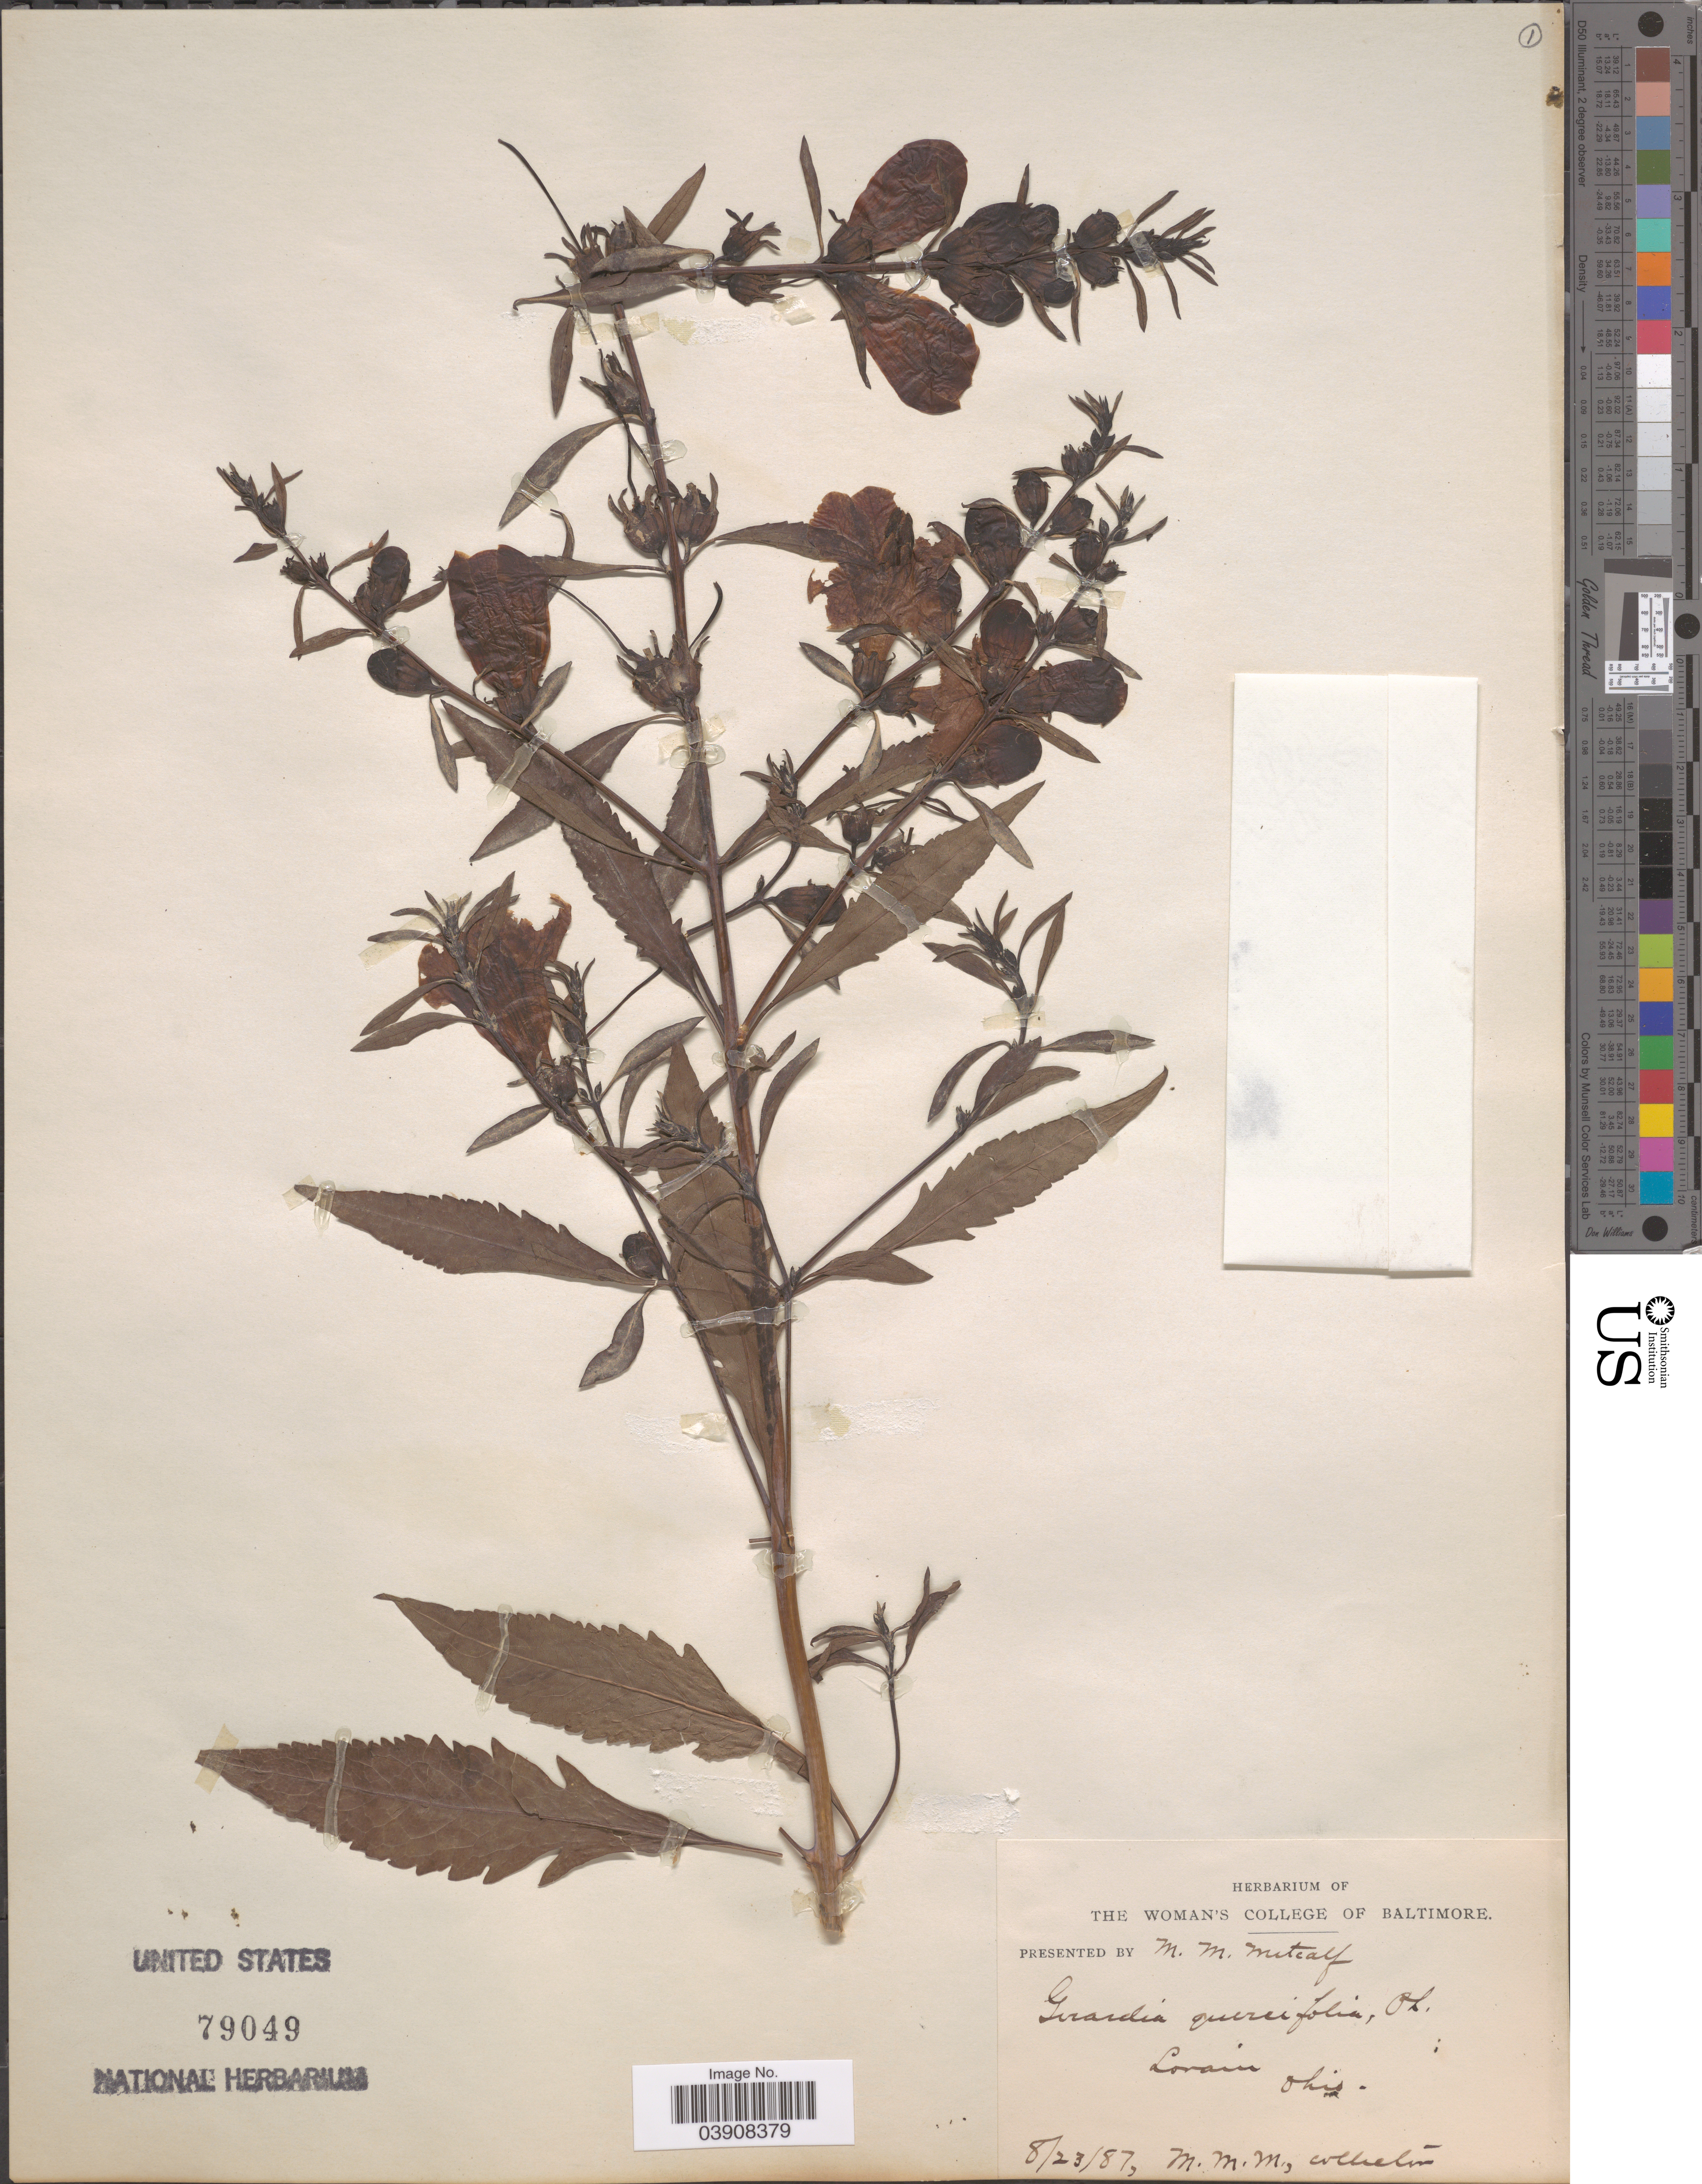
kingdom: Plantae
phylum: Tracheophyta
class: Magnoliopsida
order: Lamiales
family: Orobanchaceae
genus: Aureolaria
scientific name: Aureolaria virginica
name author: (L.) Pennell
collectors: M. Metcalf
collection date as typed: Transcribed d/m/y: 23/8/87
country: United States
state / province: Ohio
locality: Lorain.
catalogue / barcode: US 79049